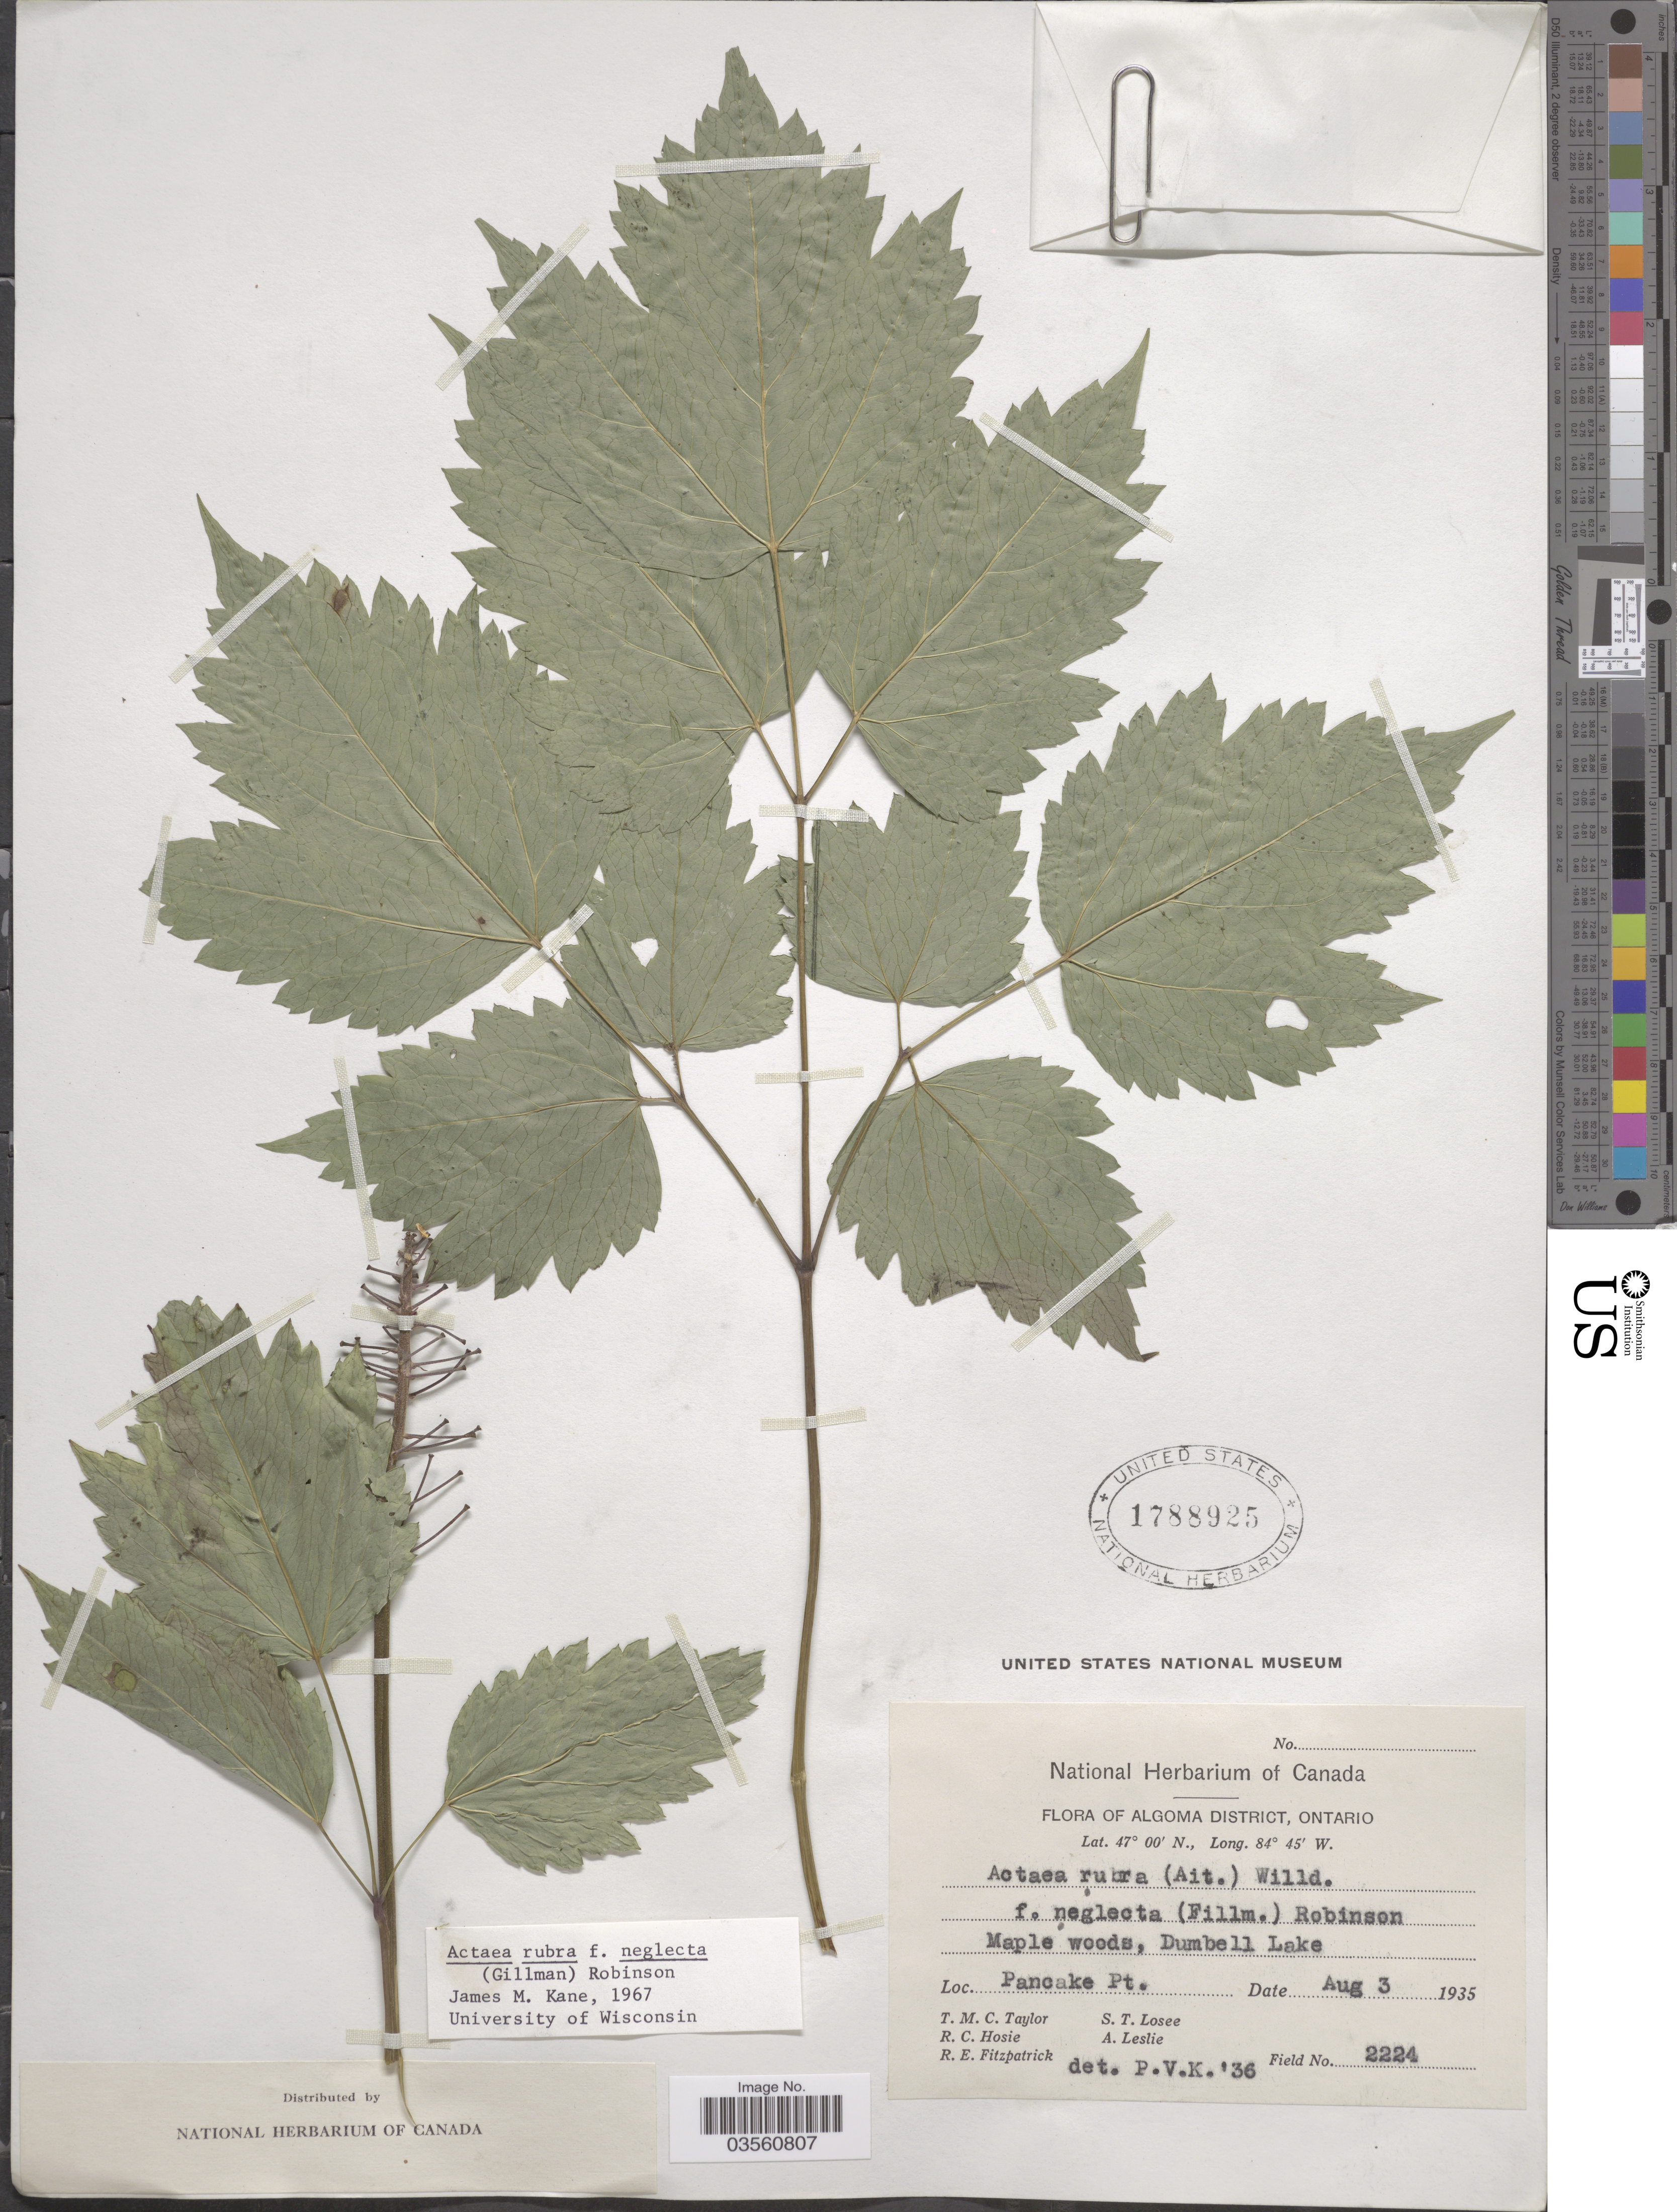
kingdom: Plantae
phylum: Tracheophyta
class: Magnoliopsida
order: Ranunculales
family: Ranunculaceae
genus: Actaea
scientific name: Actaea rubra f. neglecta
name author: (Gillman) B.L. Rob.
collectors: T. M. C. Taylor, R. Hosie, R. Fitzpatrick, S. Losee & A. Leslie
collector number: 2224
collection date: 1935-08-03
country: Canada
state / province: Ontario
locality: Algoma District. Maple woods, Dumbell Lake. Pancake Pt.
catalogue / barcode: US 1788925